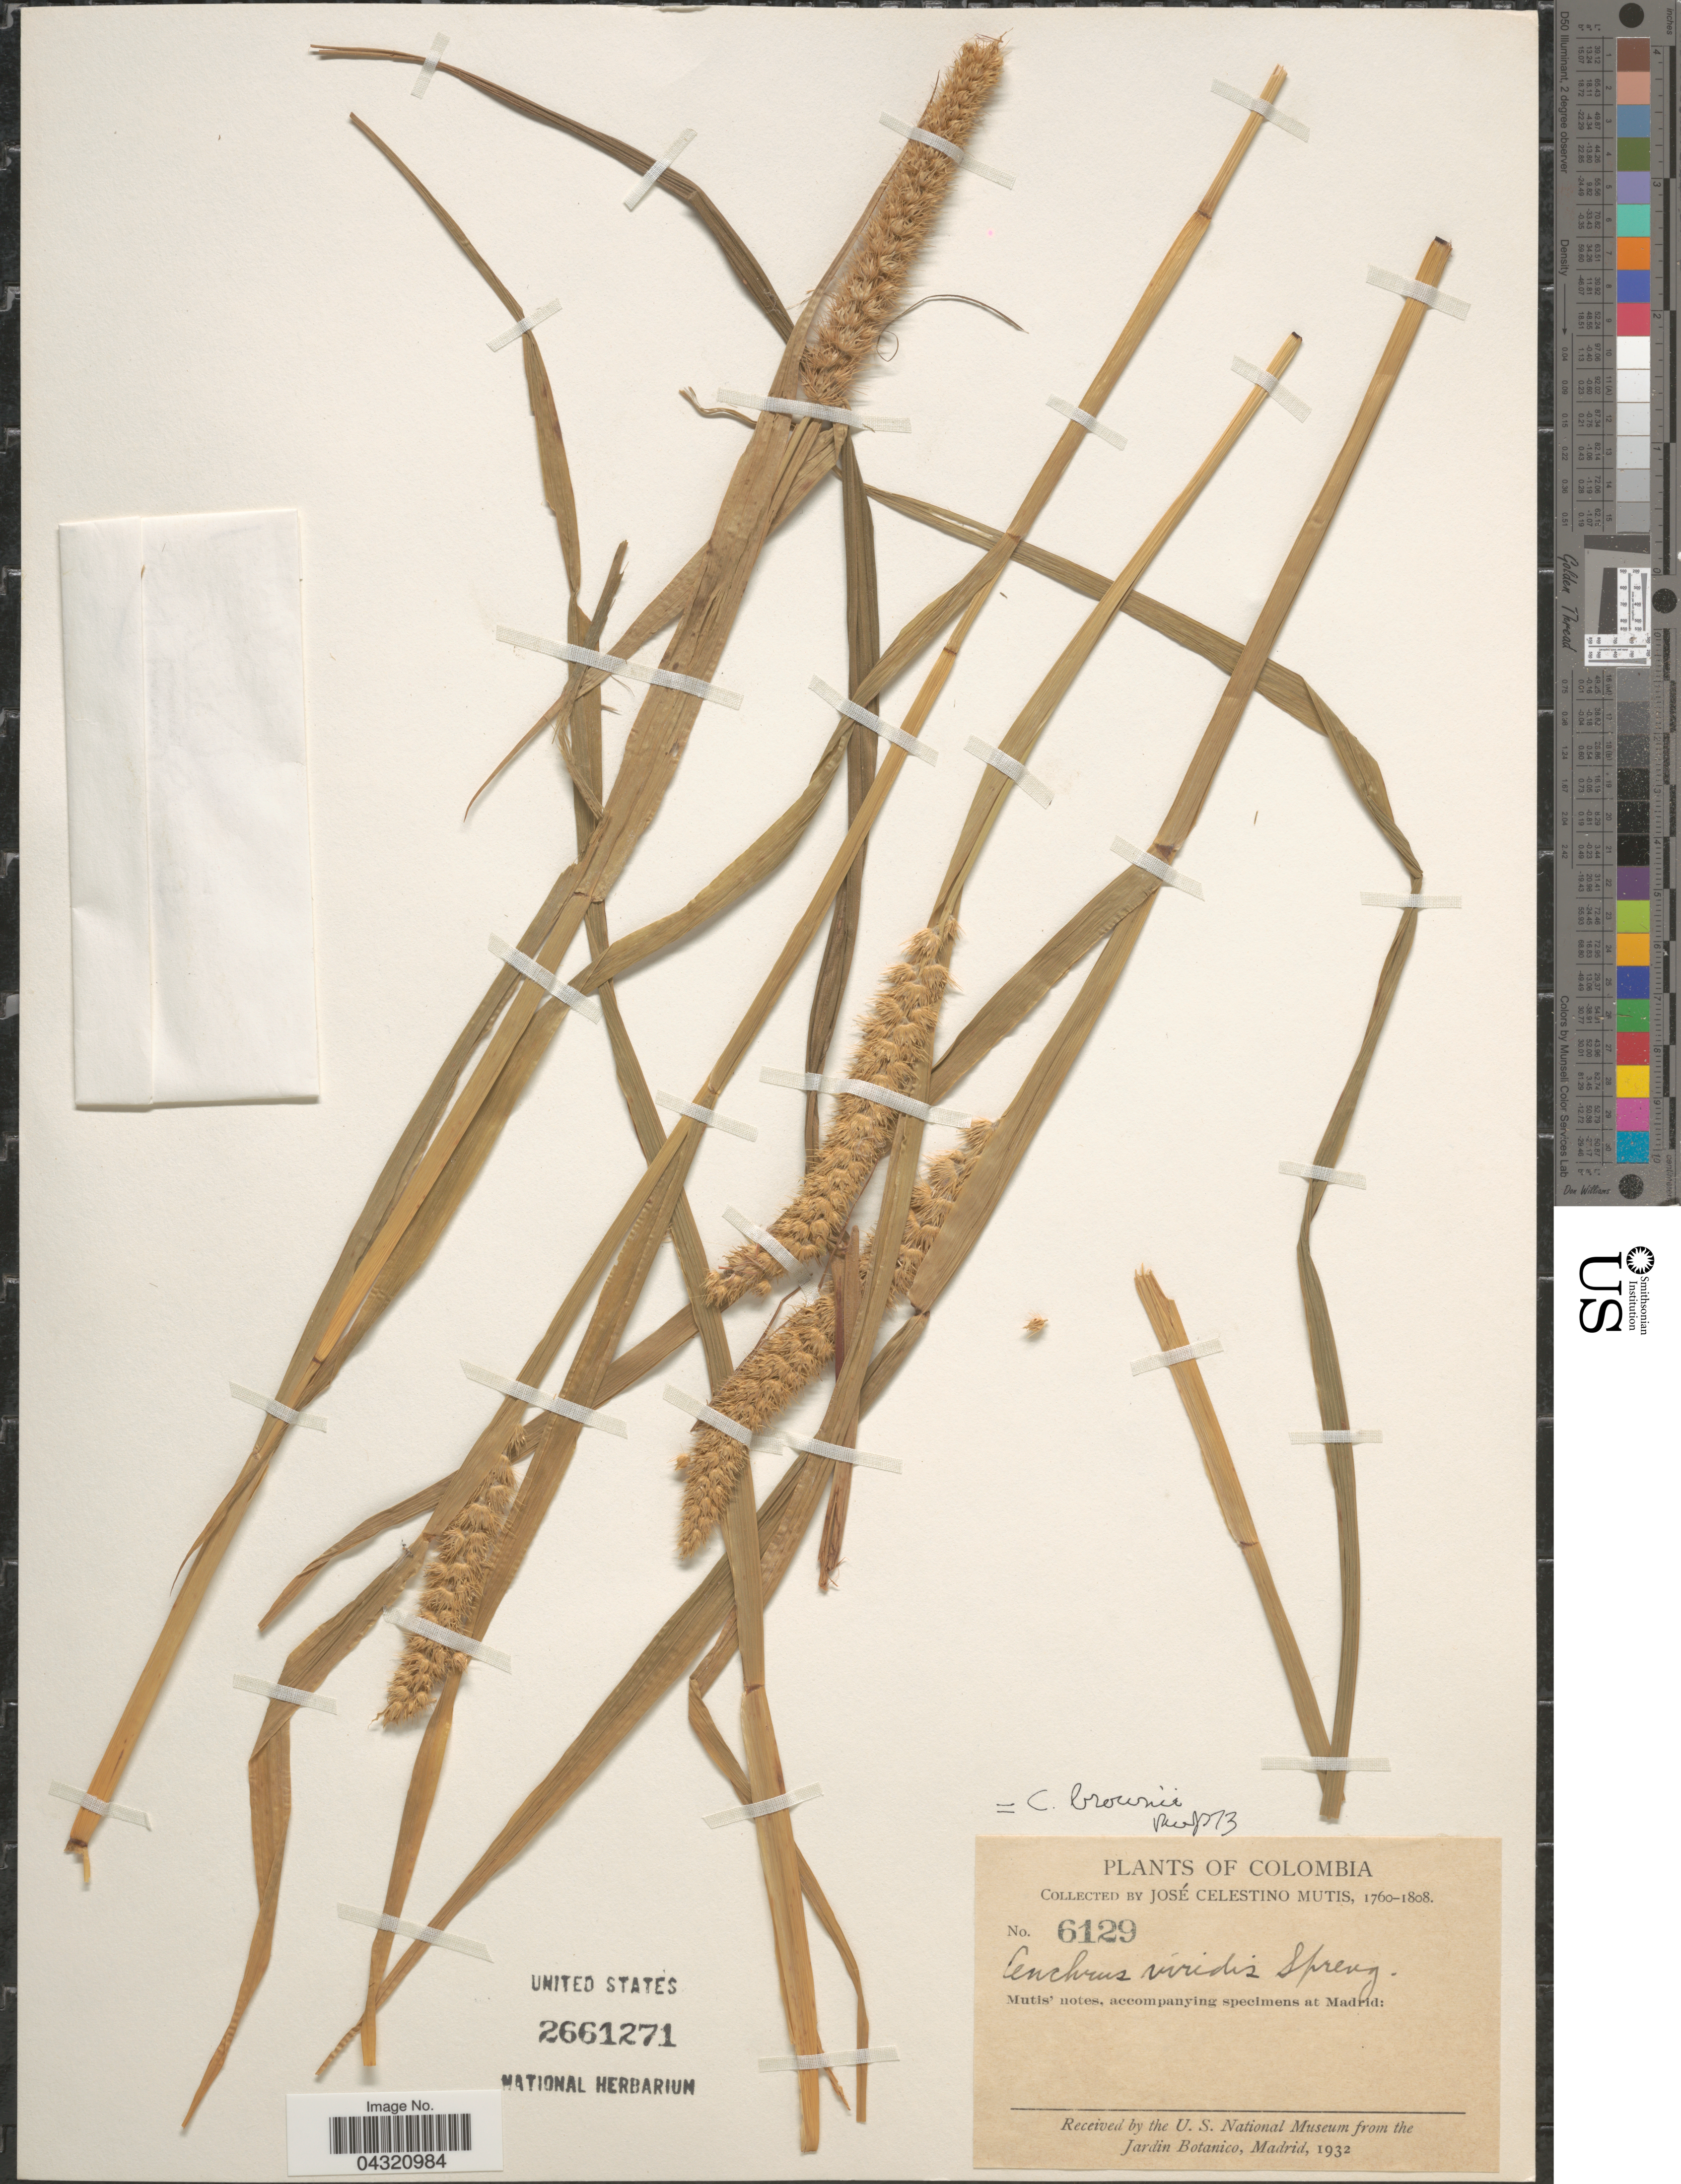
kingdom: Plantae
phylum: Tracheophyta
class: Liliopsida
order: Poales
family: Poaceae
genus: Cenchrus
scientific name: Cenchrus brownii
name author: Roem. & Schult.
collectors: J. C. B. Mutis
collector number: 6129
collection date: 1760/1808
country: Colombia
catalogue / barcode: US 2661271